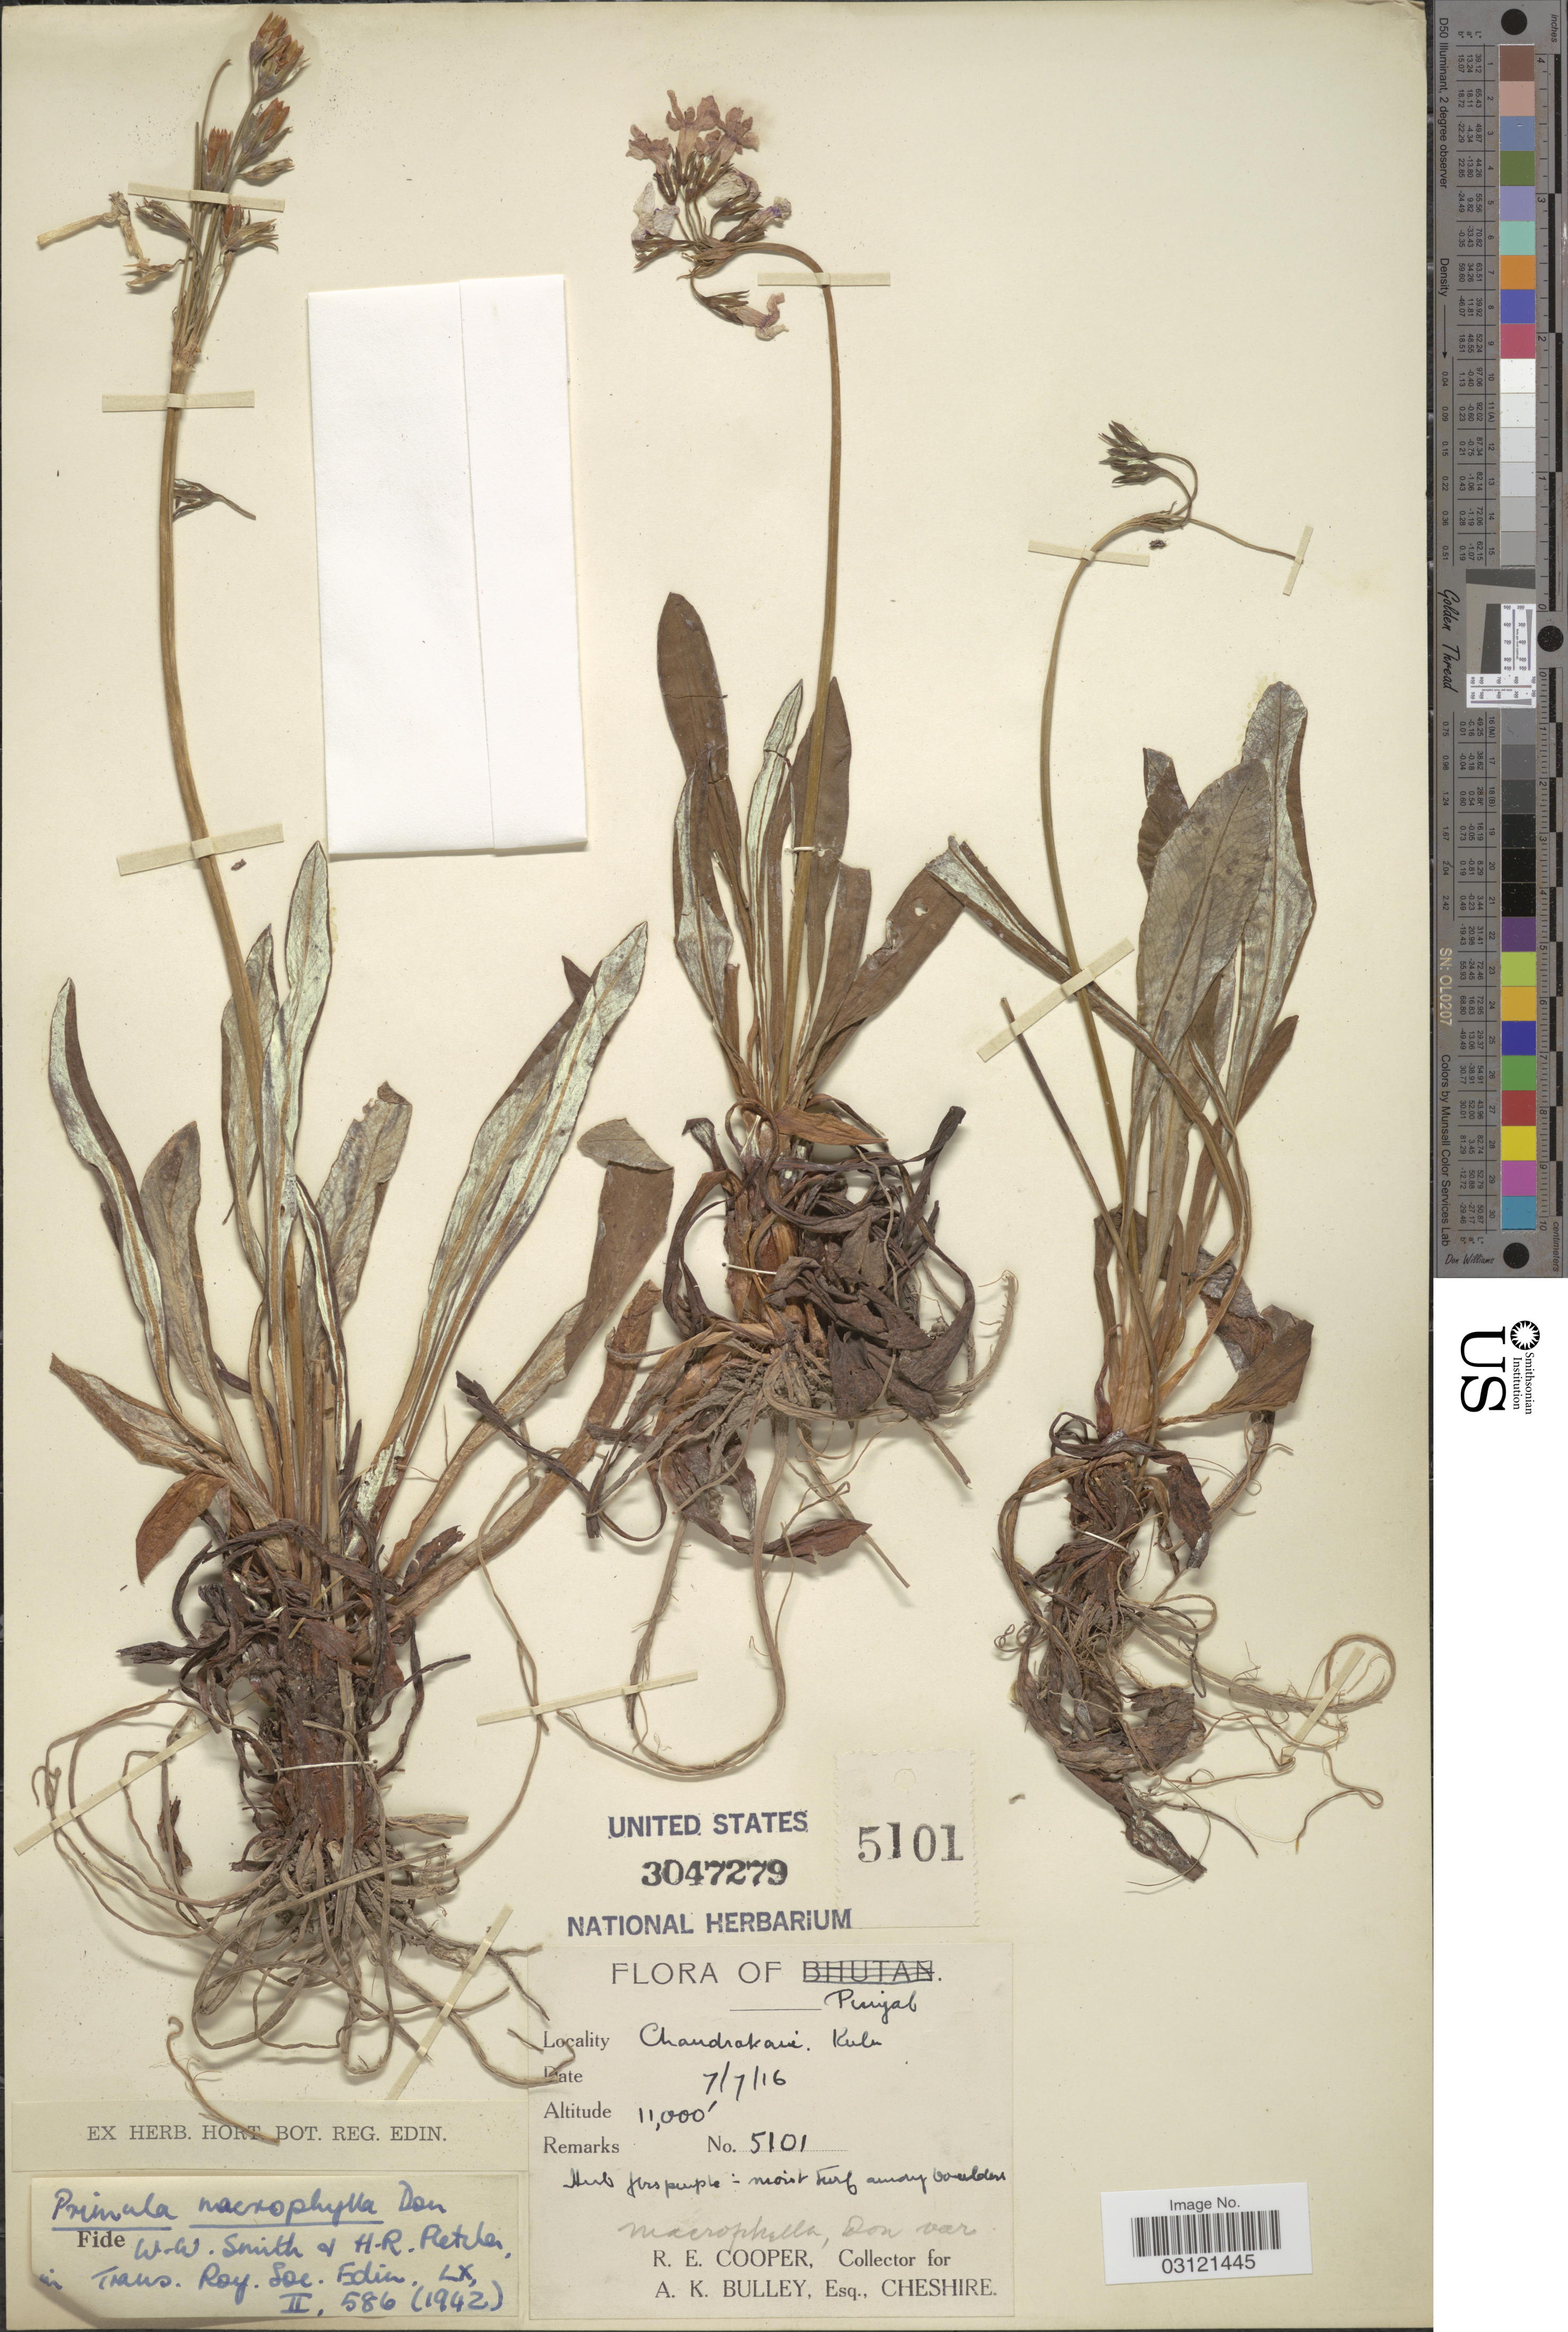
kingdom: Plantae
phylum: Tracheophyta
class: Magnoliopsida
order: Ericales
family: Primulaceae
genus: Primula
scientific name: Primula macrophylla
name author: D. Don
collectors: R. E. Cooper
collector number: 5101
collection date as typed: Transcribed d/m/y: 7/7/16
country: India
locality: Chandrakani Kulu.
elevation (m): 3353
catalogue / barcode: US 3047279